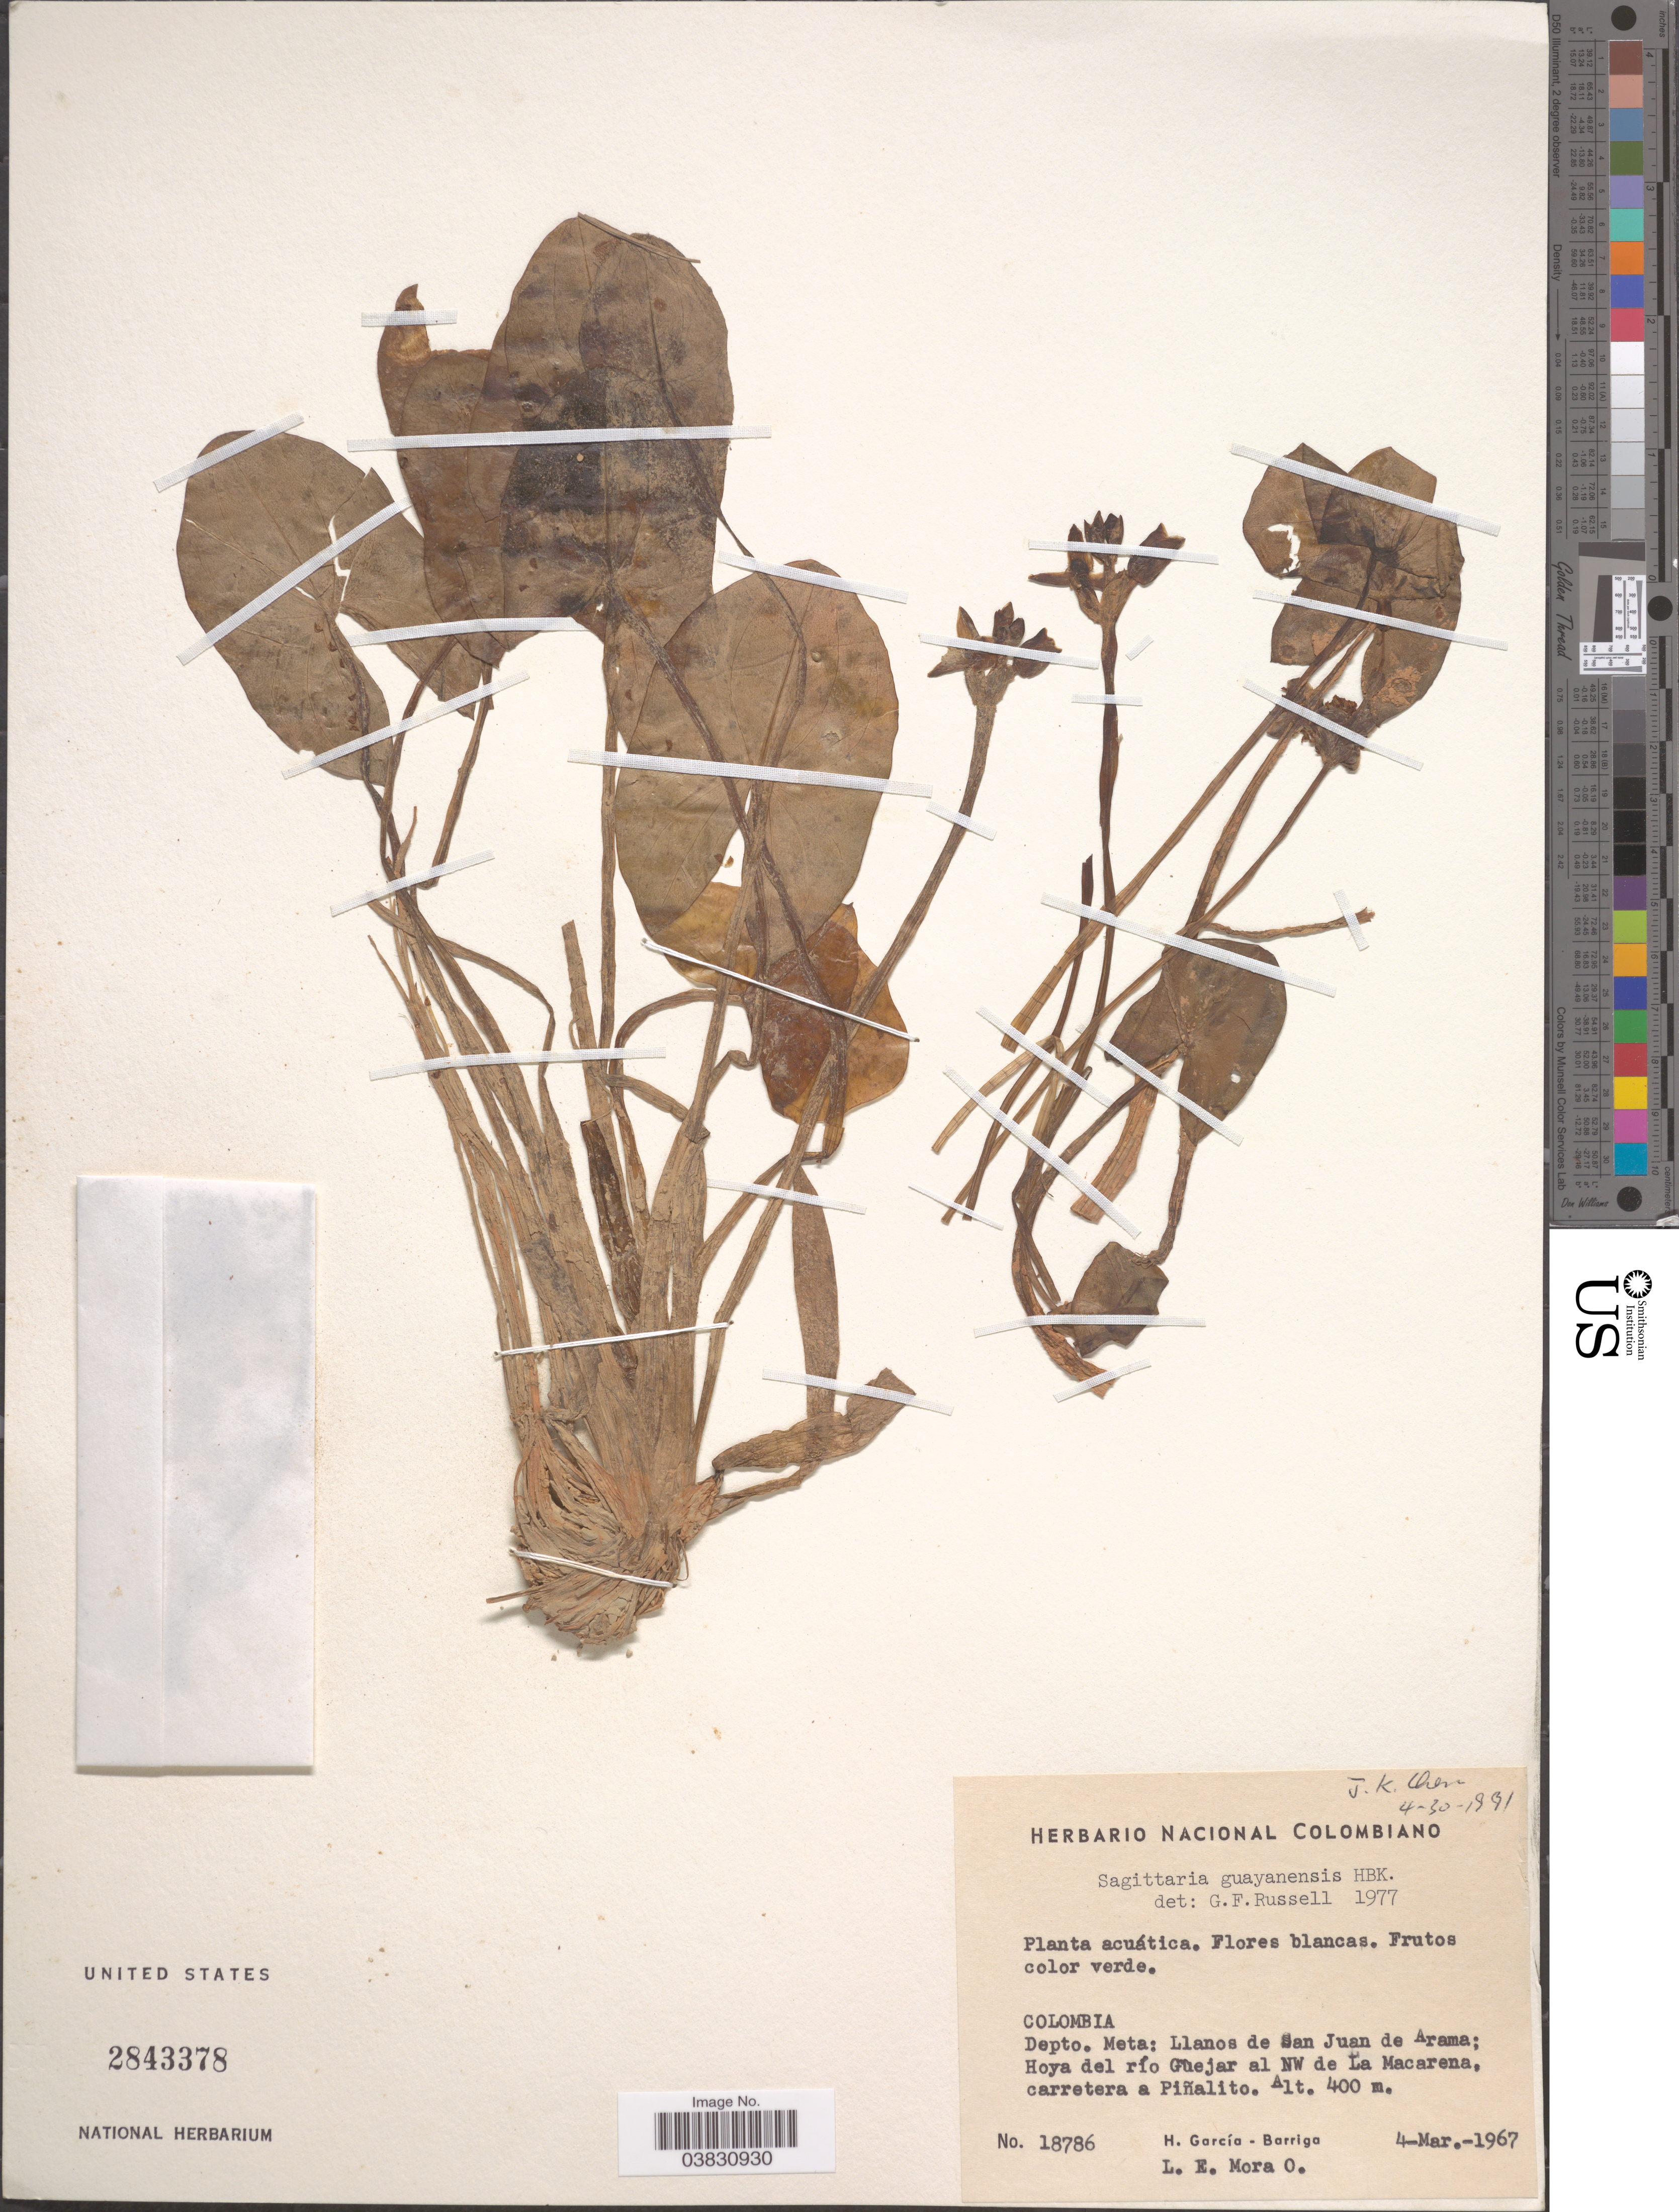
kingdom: Plantae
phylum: Tracheophyta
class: Liliopsida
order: Alismatales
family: Alismataceae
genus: Sagittaria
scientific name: Sagittaria guayanensis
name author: Kunth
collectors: H. García Barriga & L. E. Mora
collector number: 18786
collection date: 1967-03-04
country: Colombia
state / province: Meta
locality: Depto. Meta: Llanos de San Juan de Arama; Hoya del río Güejar al NW de La Macarena, carretera a Piñalito.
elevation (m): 400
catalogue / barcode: US 2843378